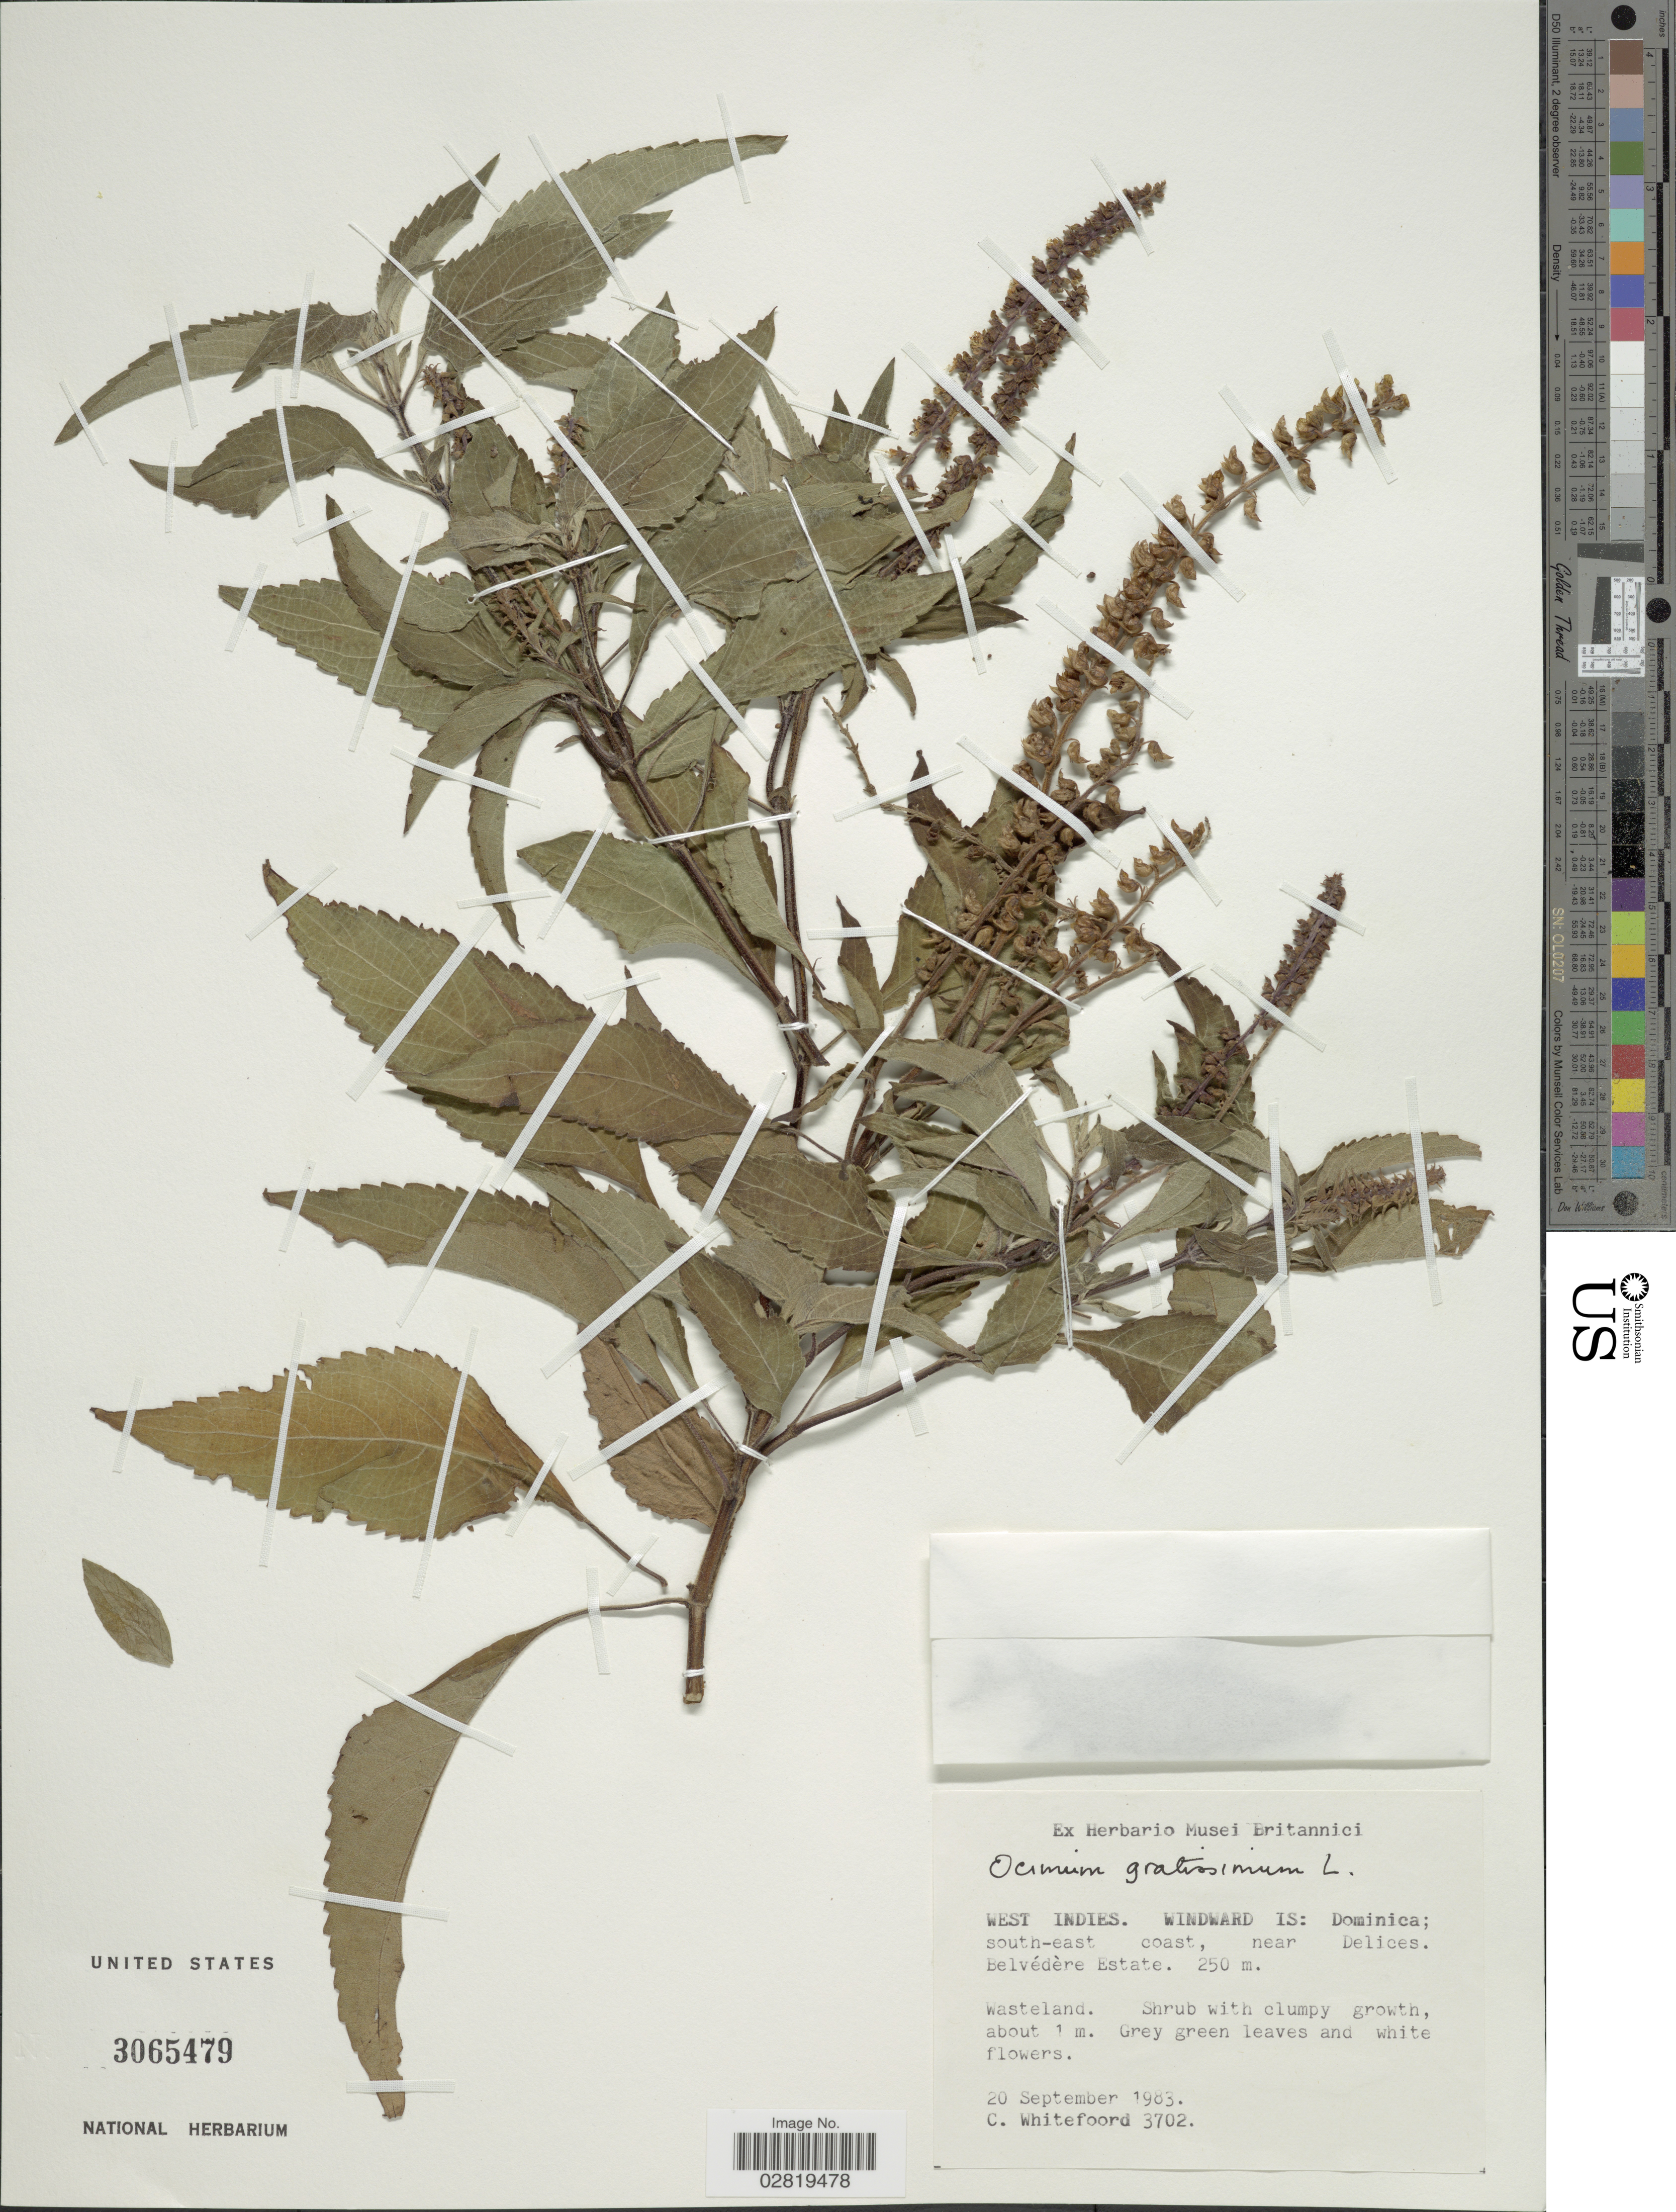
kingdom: Plantae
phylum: Tracheophyta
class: Magnoliopsida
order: Lamiales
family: Lamiaceae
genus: Ocimum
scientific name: Ocimum gratissimum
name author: L.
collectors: C. Whitefoord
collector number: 3702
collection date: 1983-09-20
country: Dominica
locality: Windward Is.: Dominica; south-east coast, near Delices, Belvédère Estate.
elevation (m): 250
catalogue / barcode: US 3065479